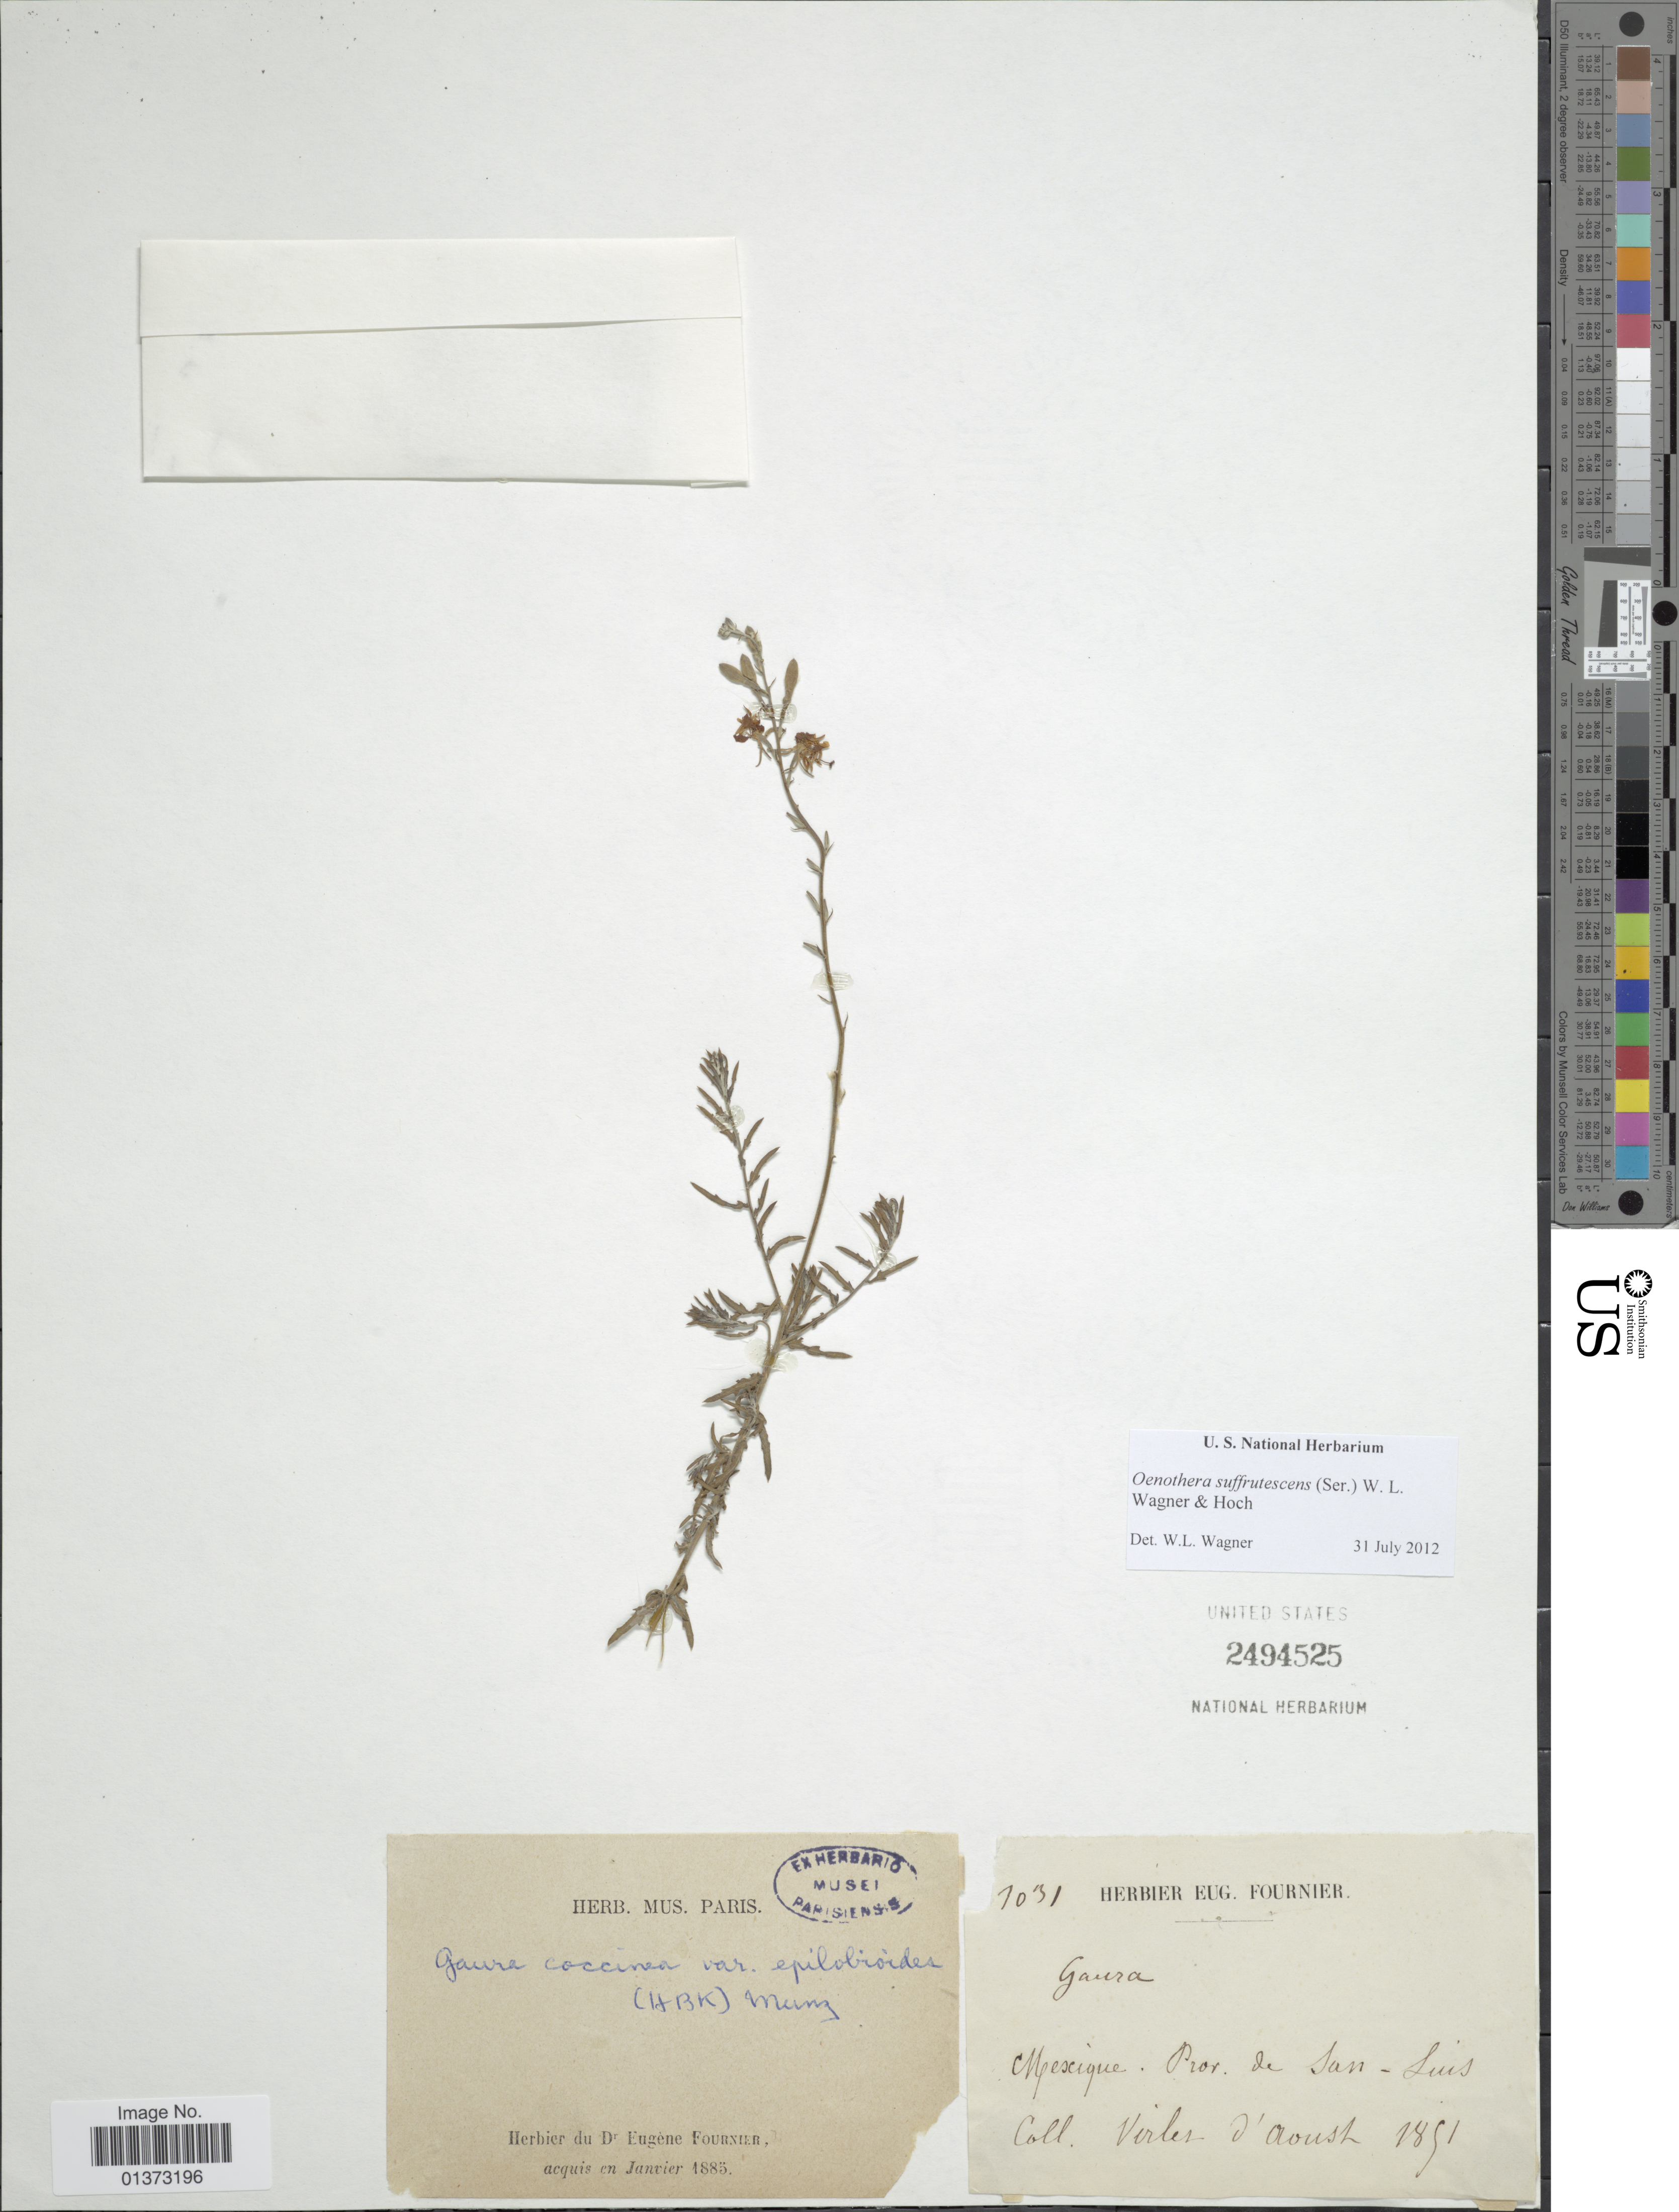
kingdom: Plantae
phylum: Tracheophyta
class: Magnoliopsida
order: Myrtales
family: Onagraceae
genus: Oenothera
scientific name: Oenothera suffrutescens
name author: (Ser.) W.L. Wagner & Hoch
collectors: Virles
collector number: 7031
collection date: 1851-08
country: Mexico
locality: Por de San Luis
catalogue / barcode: US 2494525